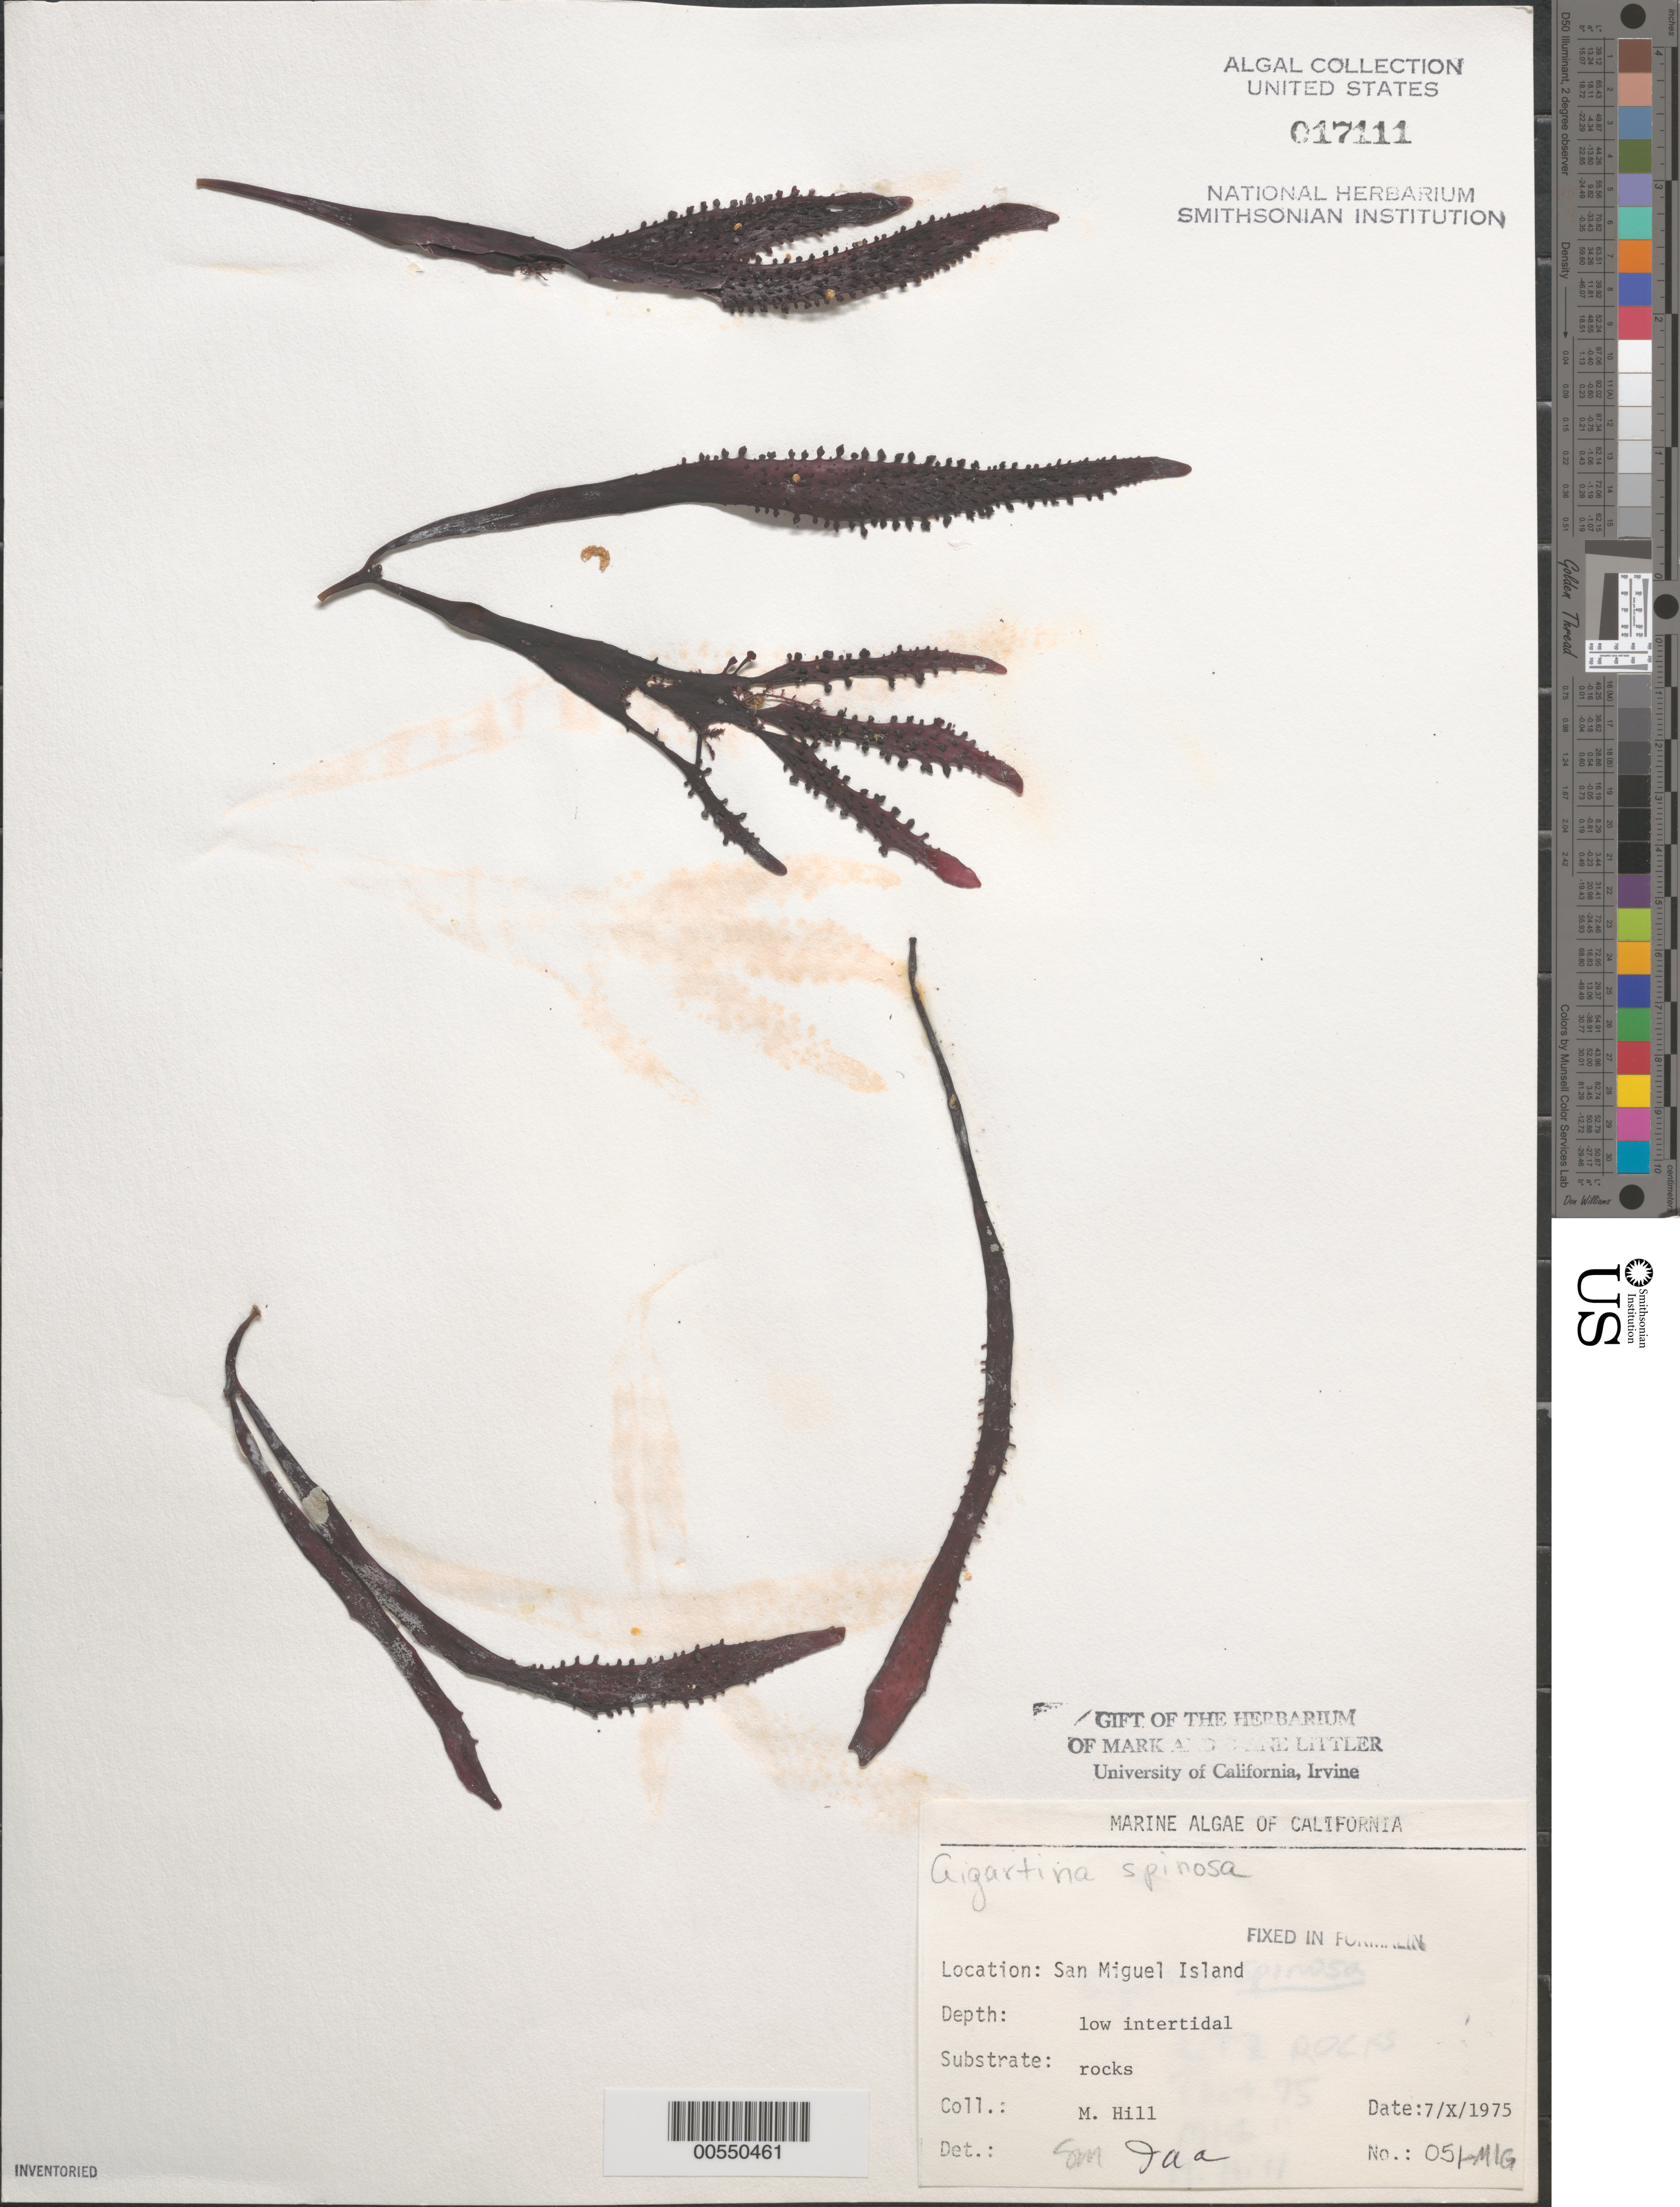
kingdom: Plantae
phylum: Rhodophyta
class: Florideophyceae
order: Gigartinales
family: Gigartinaceae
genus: Chondracanthus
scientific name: Chondracanthus spinosus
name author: (Kütz.) Guiry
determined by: Algae name updating Project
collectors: M. Hill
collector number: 051-MIG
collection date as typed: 07 Oct 1975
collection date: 1975-10-07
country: United States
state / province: California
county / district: Santa Barbara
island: San Miguel Island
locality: Cuyler Harbor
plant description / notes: BLM-SOCALBIGHT Rocky Intertidal Survey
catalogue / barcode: US 17111